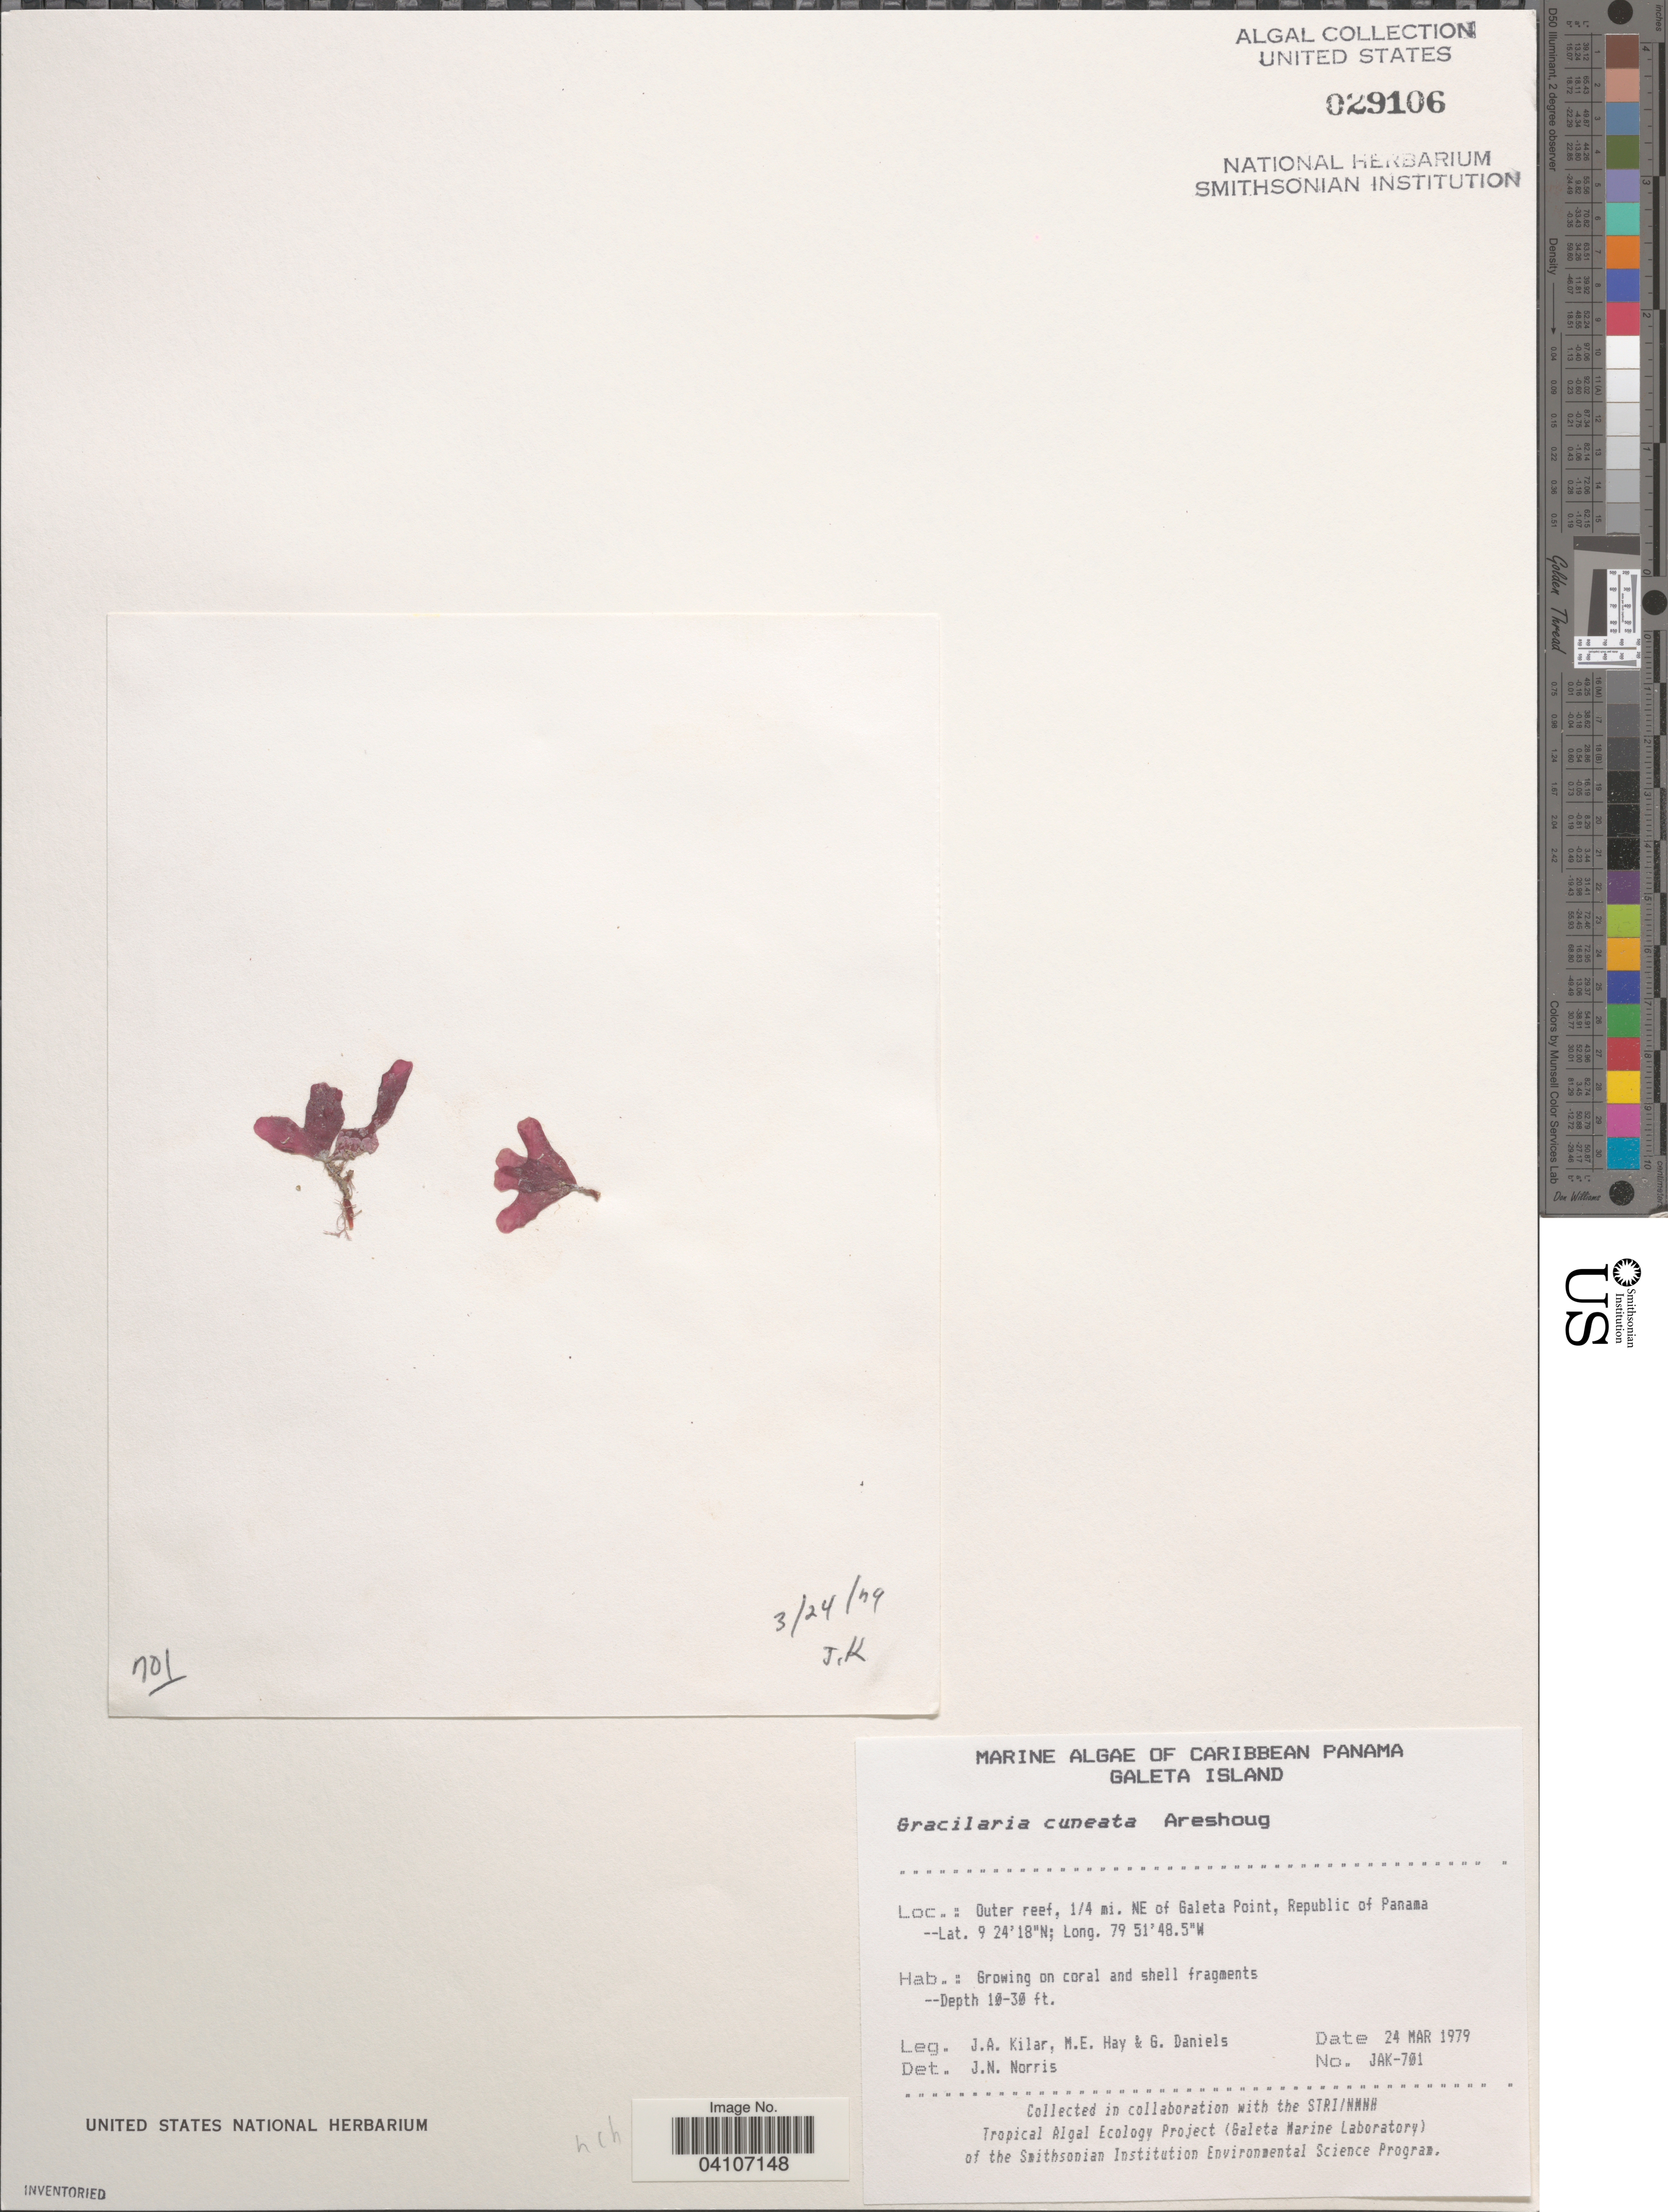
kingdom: Plantae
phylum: Rhodophyta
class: Florideophyceae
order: Gracilariales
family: Gracilariaceae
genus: Gracilaria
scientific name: Gracilaria cuneata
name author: Aresch.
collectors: J. A. Kilar, M. E. Hay & G. Daniels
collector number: JAK-701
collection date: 1979-03-24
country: Panama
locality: Caribbean Panama. Galeta Island. Outer reef, 1/4 mi. NE of Galeta Point, Republic of Panama.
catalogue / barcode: US 29106